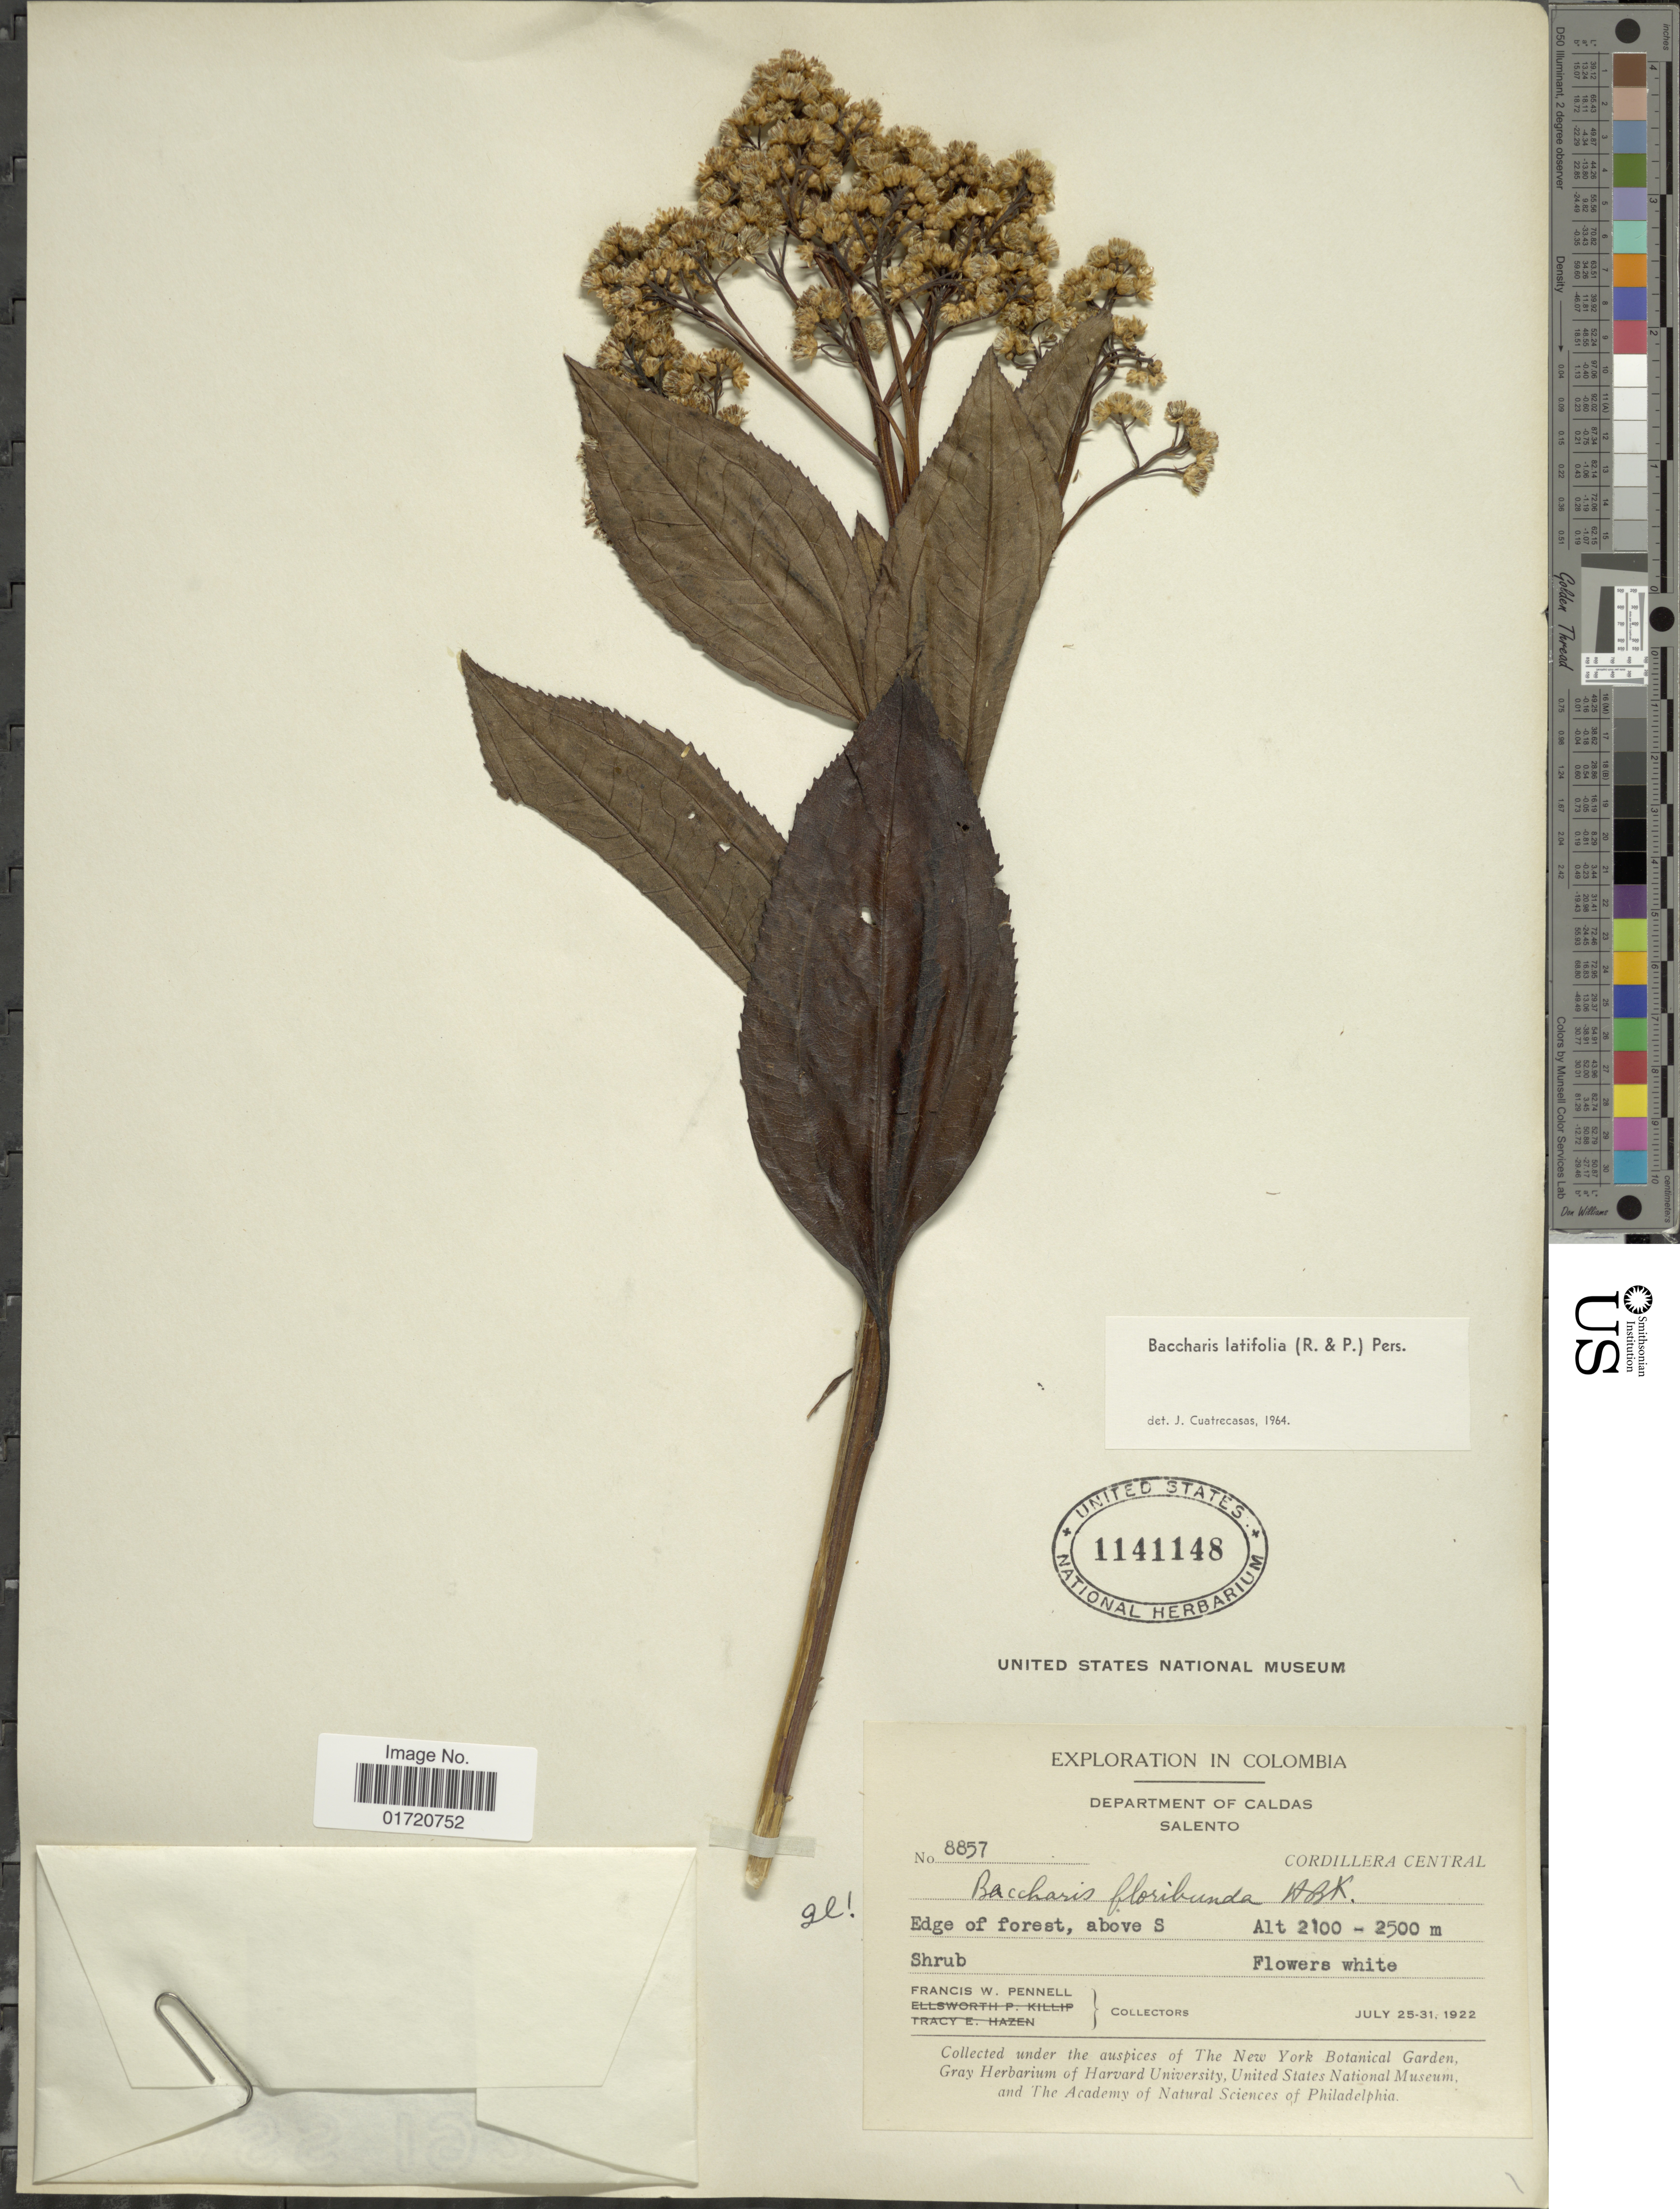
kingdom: Plantae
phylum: Tracheophyta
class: Magnoliopsida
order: Asterales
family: Asteraceae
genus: Baccharis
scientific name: Baccharis latifolia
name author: (Ruiz & Pav.) Pers.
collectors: F. W. Pennell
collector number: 8857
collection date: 1922-07-25/1922-07-31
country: Colombia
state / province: Caldas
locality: Salento, Cordillera Central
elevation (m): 2100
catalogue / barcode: US 1141148